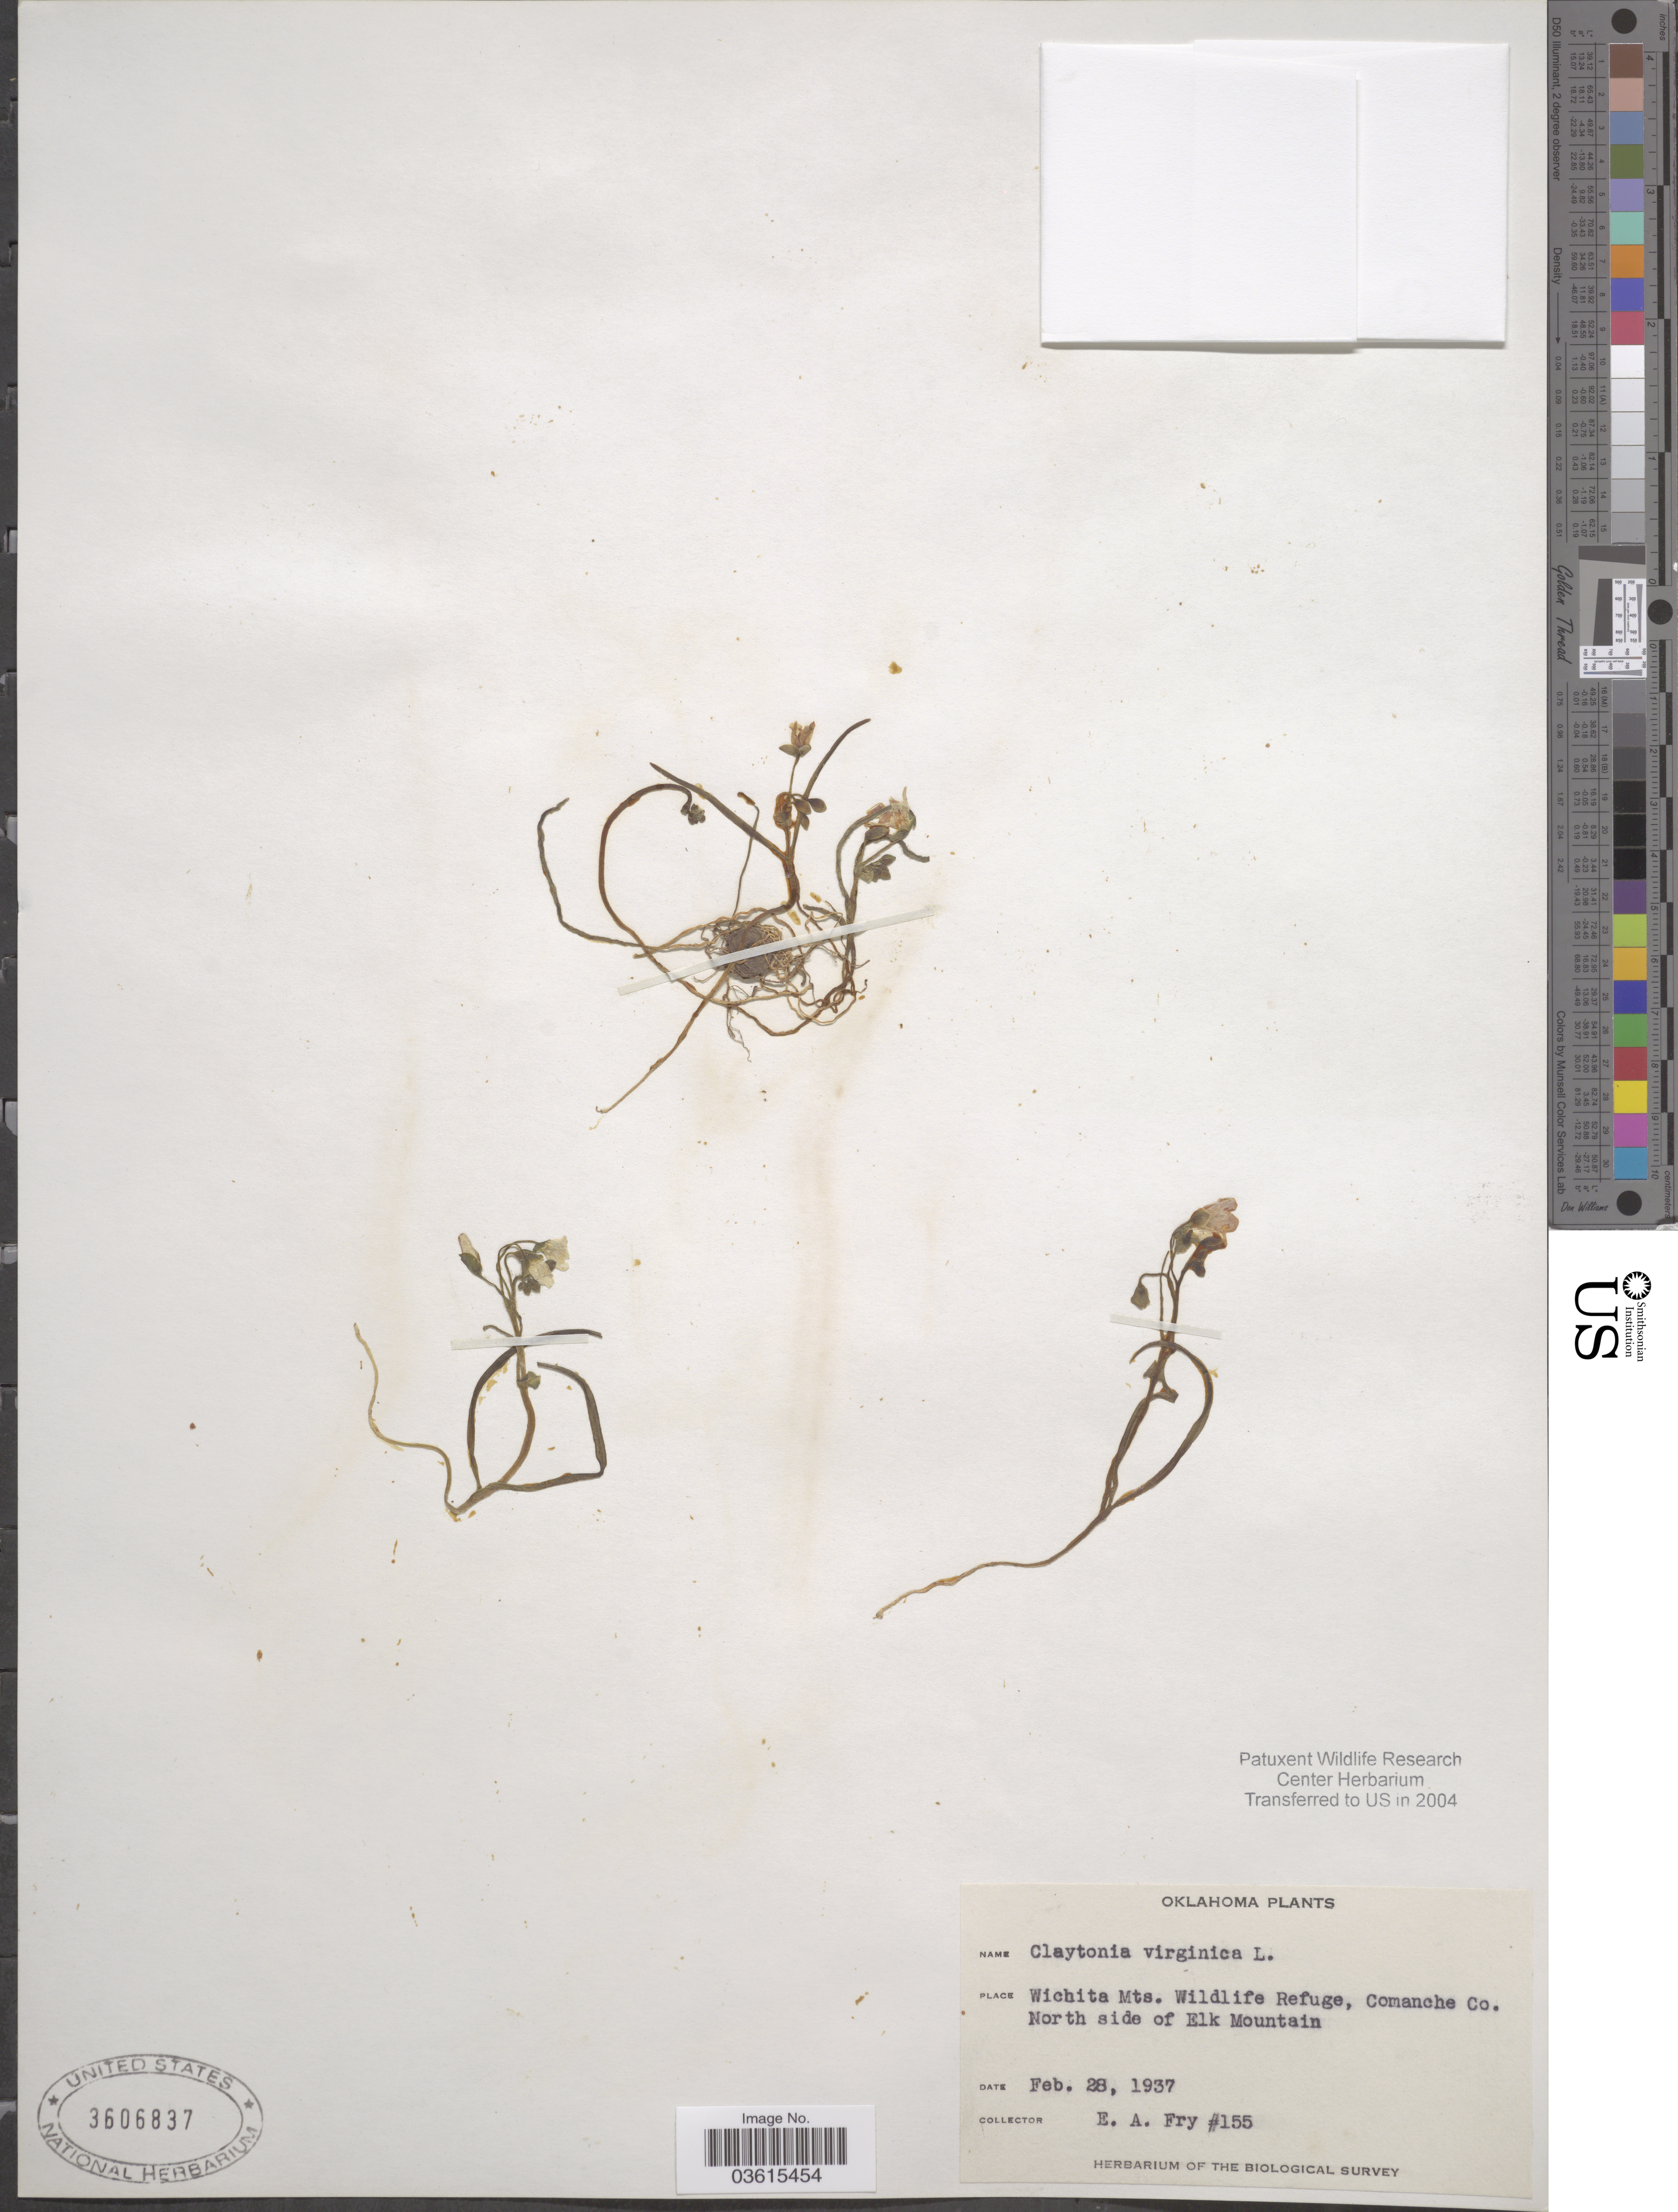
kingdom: Plantae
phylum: Tracheophyta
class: Magnoliopsida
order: Caryophyllales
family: Montiaceae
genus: Claytonia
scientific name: Claytonia virginica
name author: L.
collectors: E. Fry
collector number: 155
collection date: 1937-02-28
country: United States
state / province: Oklahoma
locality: Wichita Mts. Wildlife Refuge, Comanche Co. North side of Elk Mountain.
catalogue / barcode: US 3606837